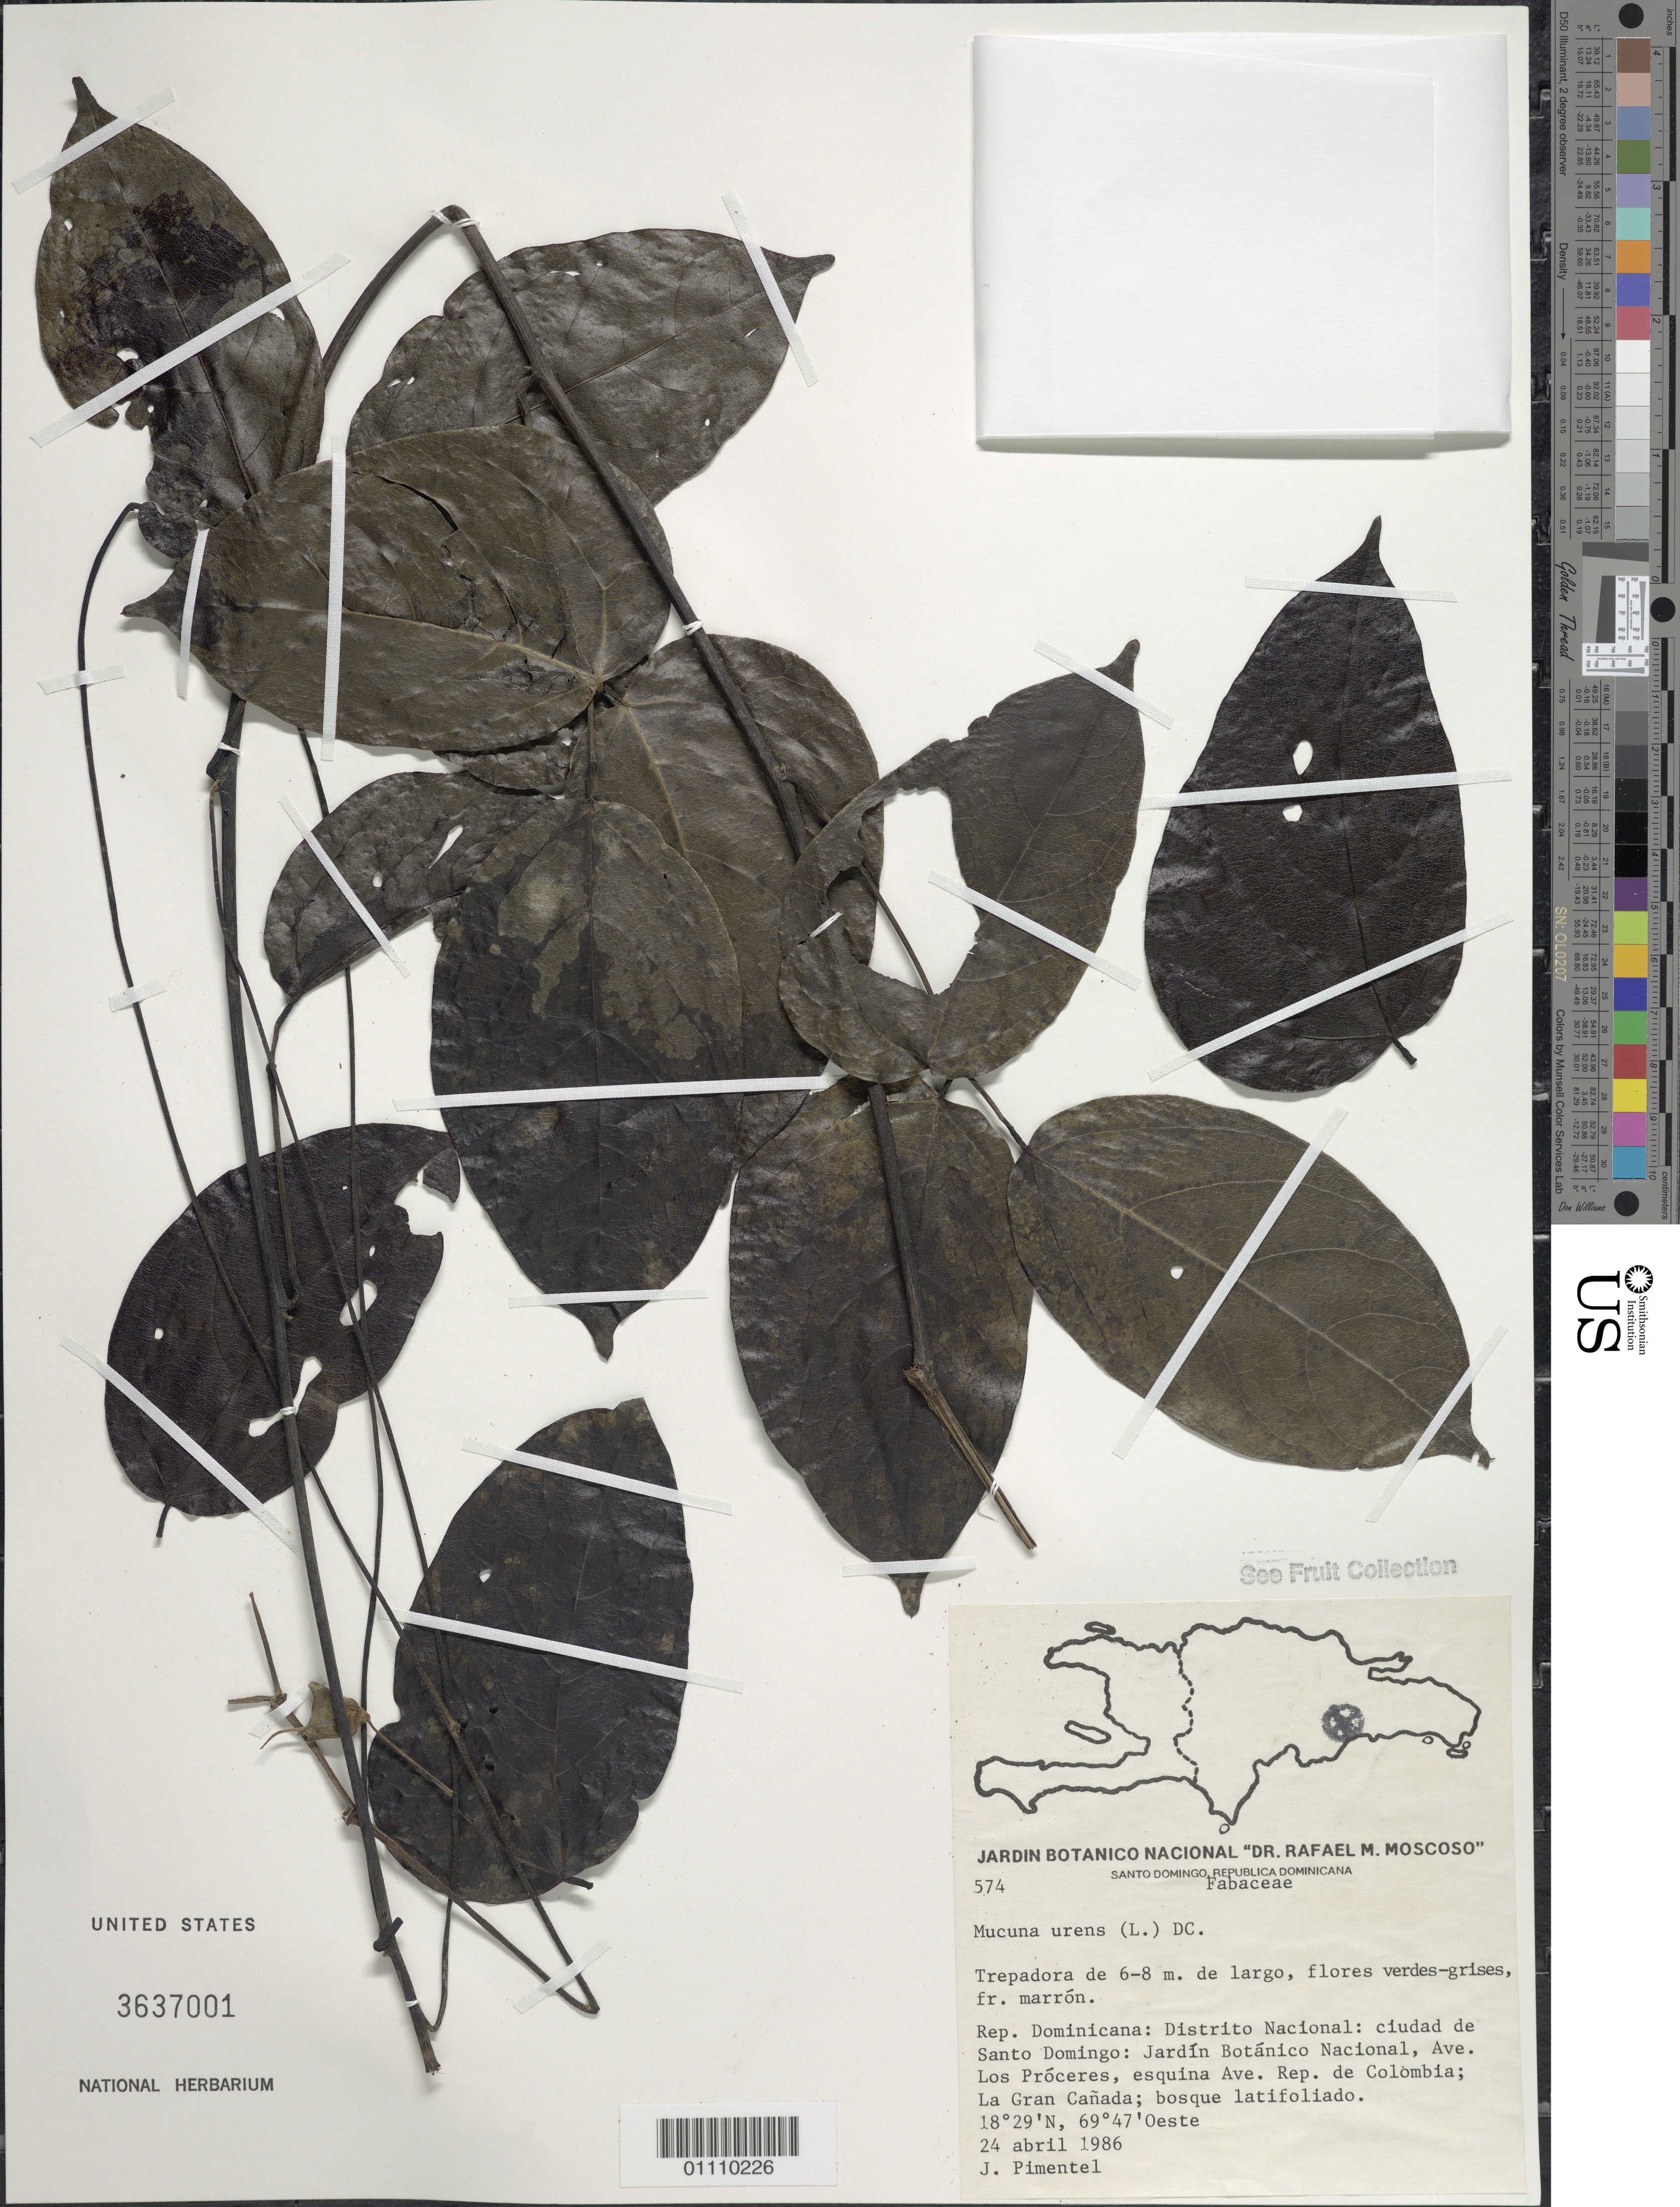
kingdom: Plantae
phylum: Tracheophyta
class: Magnoliopsida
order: Fabales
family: Fabaceae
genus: Mucuna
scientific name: Mucuna urens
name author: (L.) Medik.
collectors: J. Pimentel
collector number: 574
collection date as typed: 24 Apr 1986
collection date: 1986-04-24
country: Dominican Republic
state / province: Distrito Nacional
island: Hispaniola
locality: Ciudad de Santo Domingo, Jardín Botánico, Ave. Los Próceres, esquina Ave. Rep. de Colombia, La Gran Cañada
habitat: Bosque latifoliado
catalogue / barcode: US 3637001